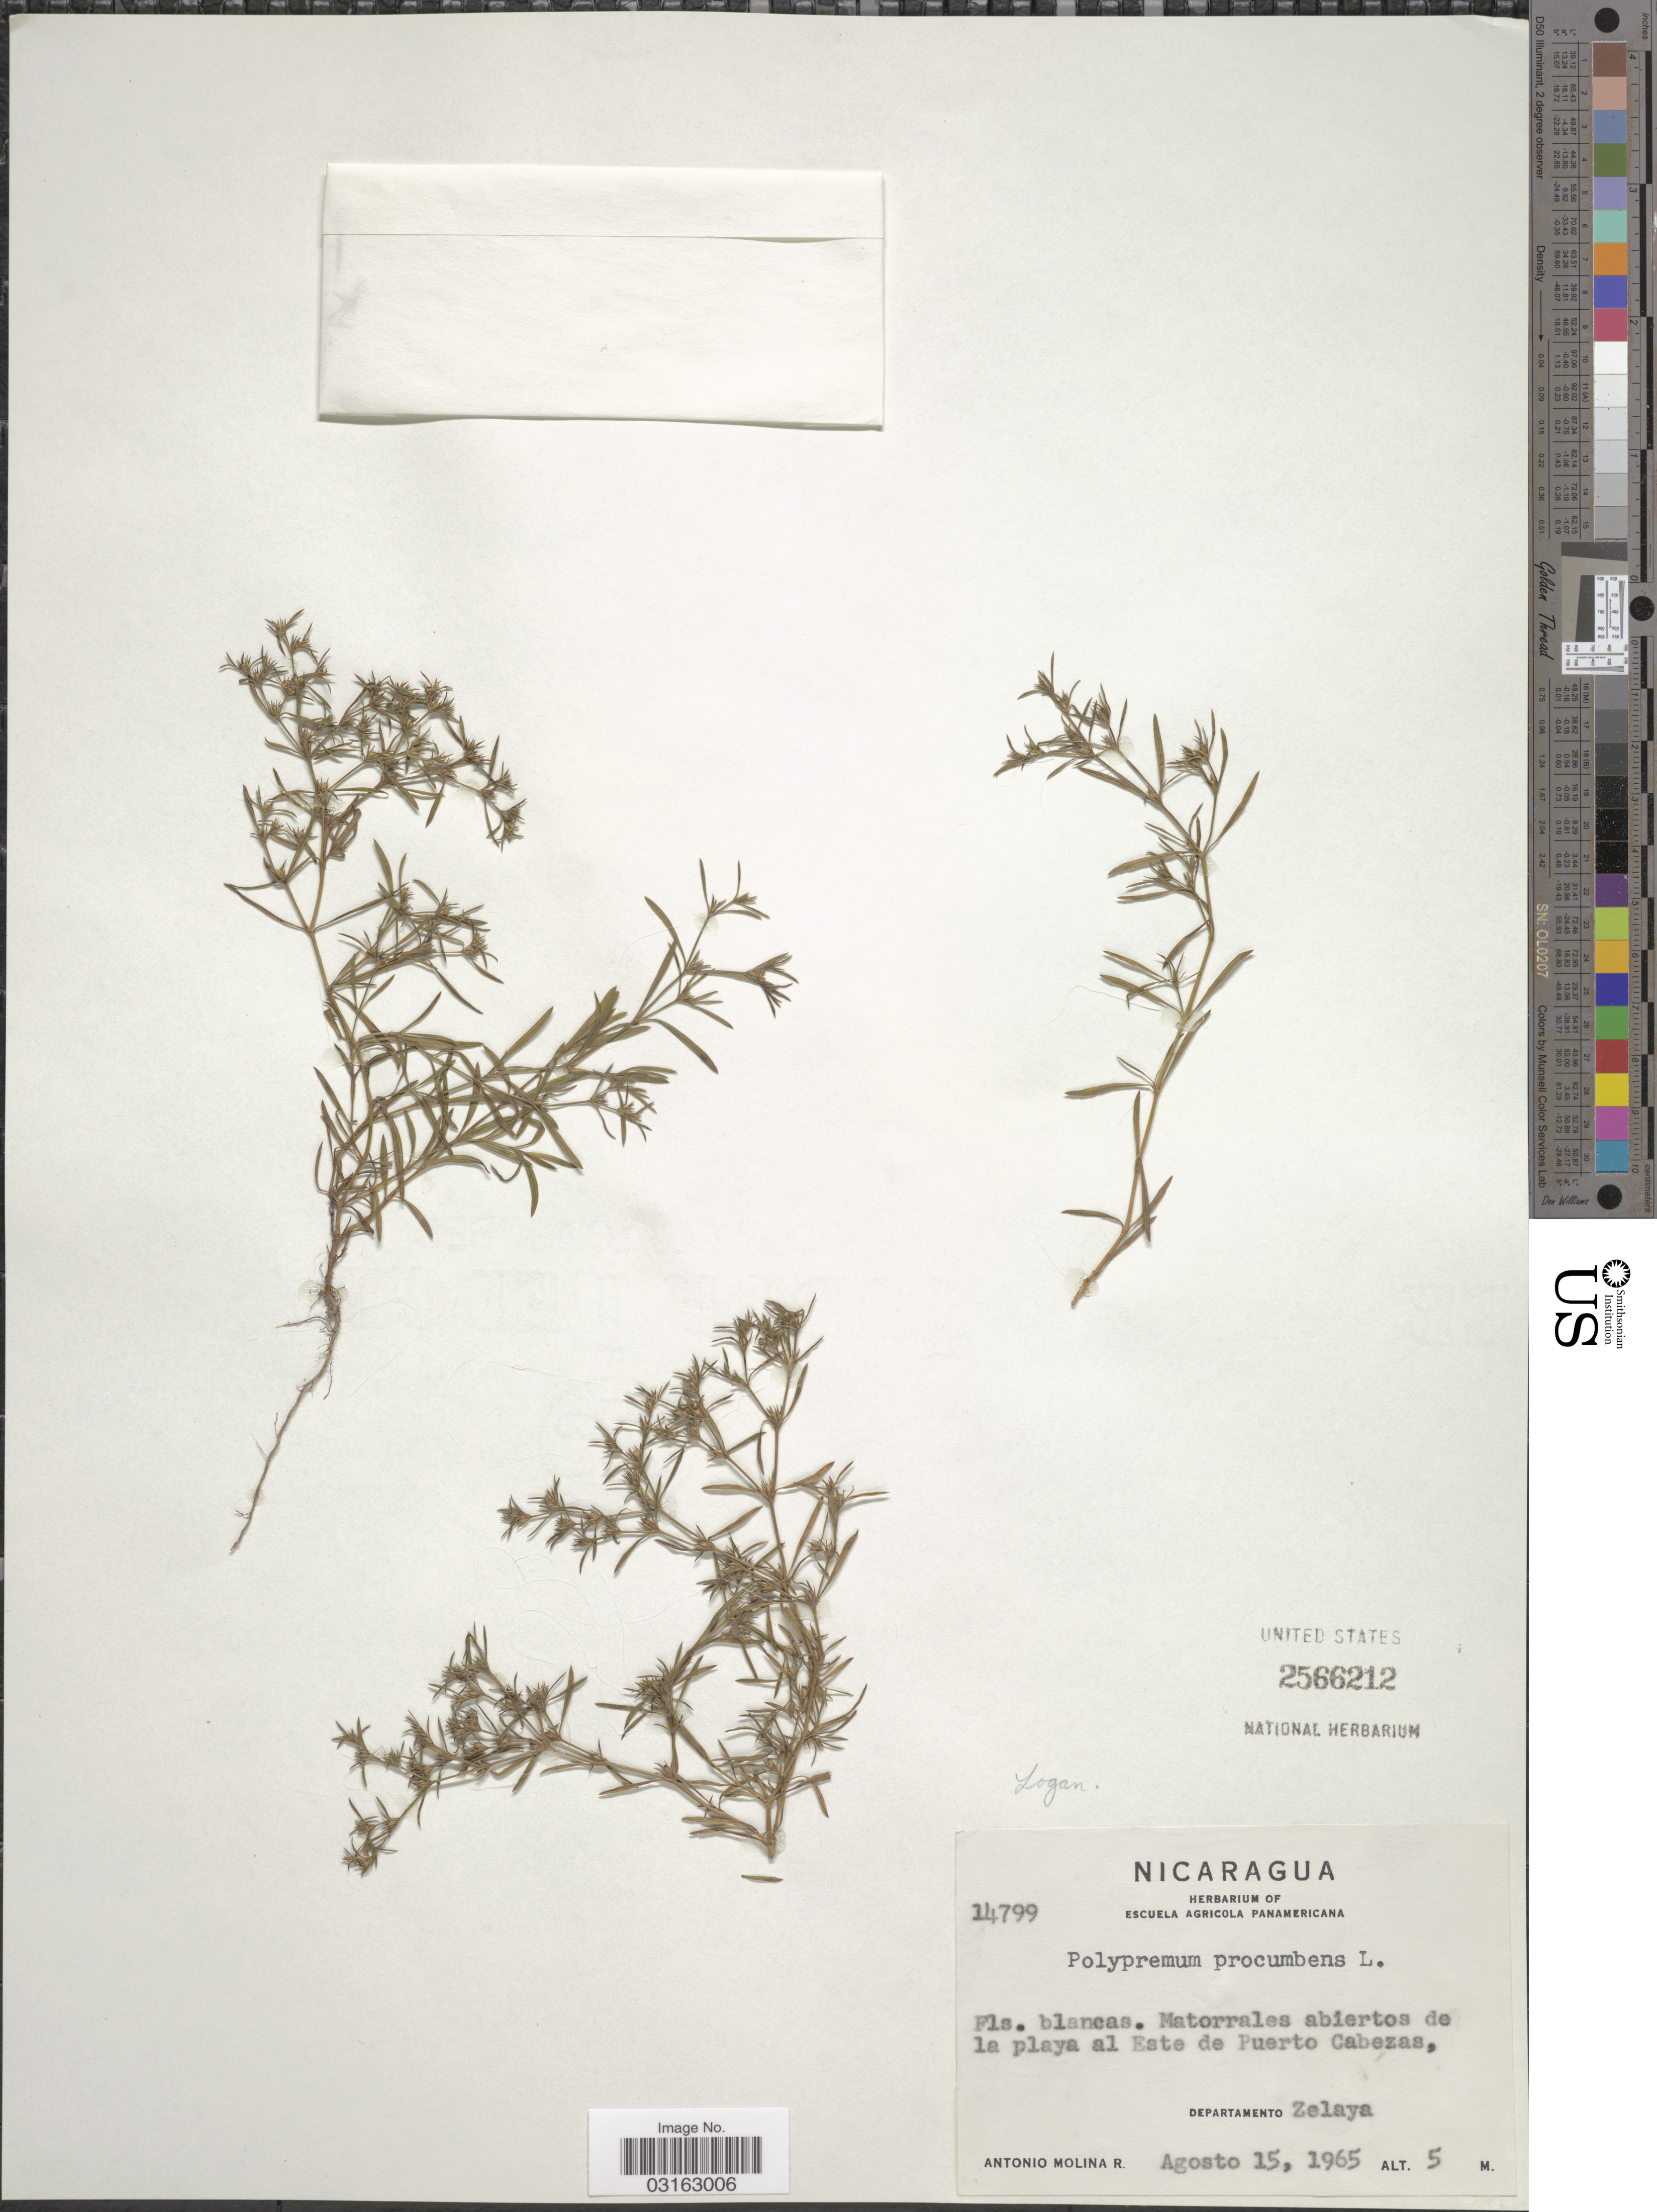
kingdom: Plantae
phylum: Tracheophyta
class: Magnoliopsida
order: Lamiales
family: Tetrachondraceae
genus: Polypremum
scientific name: Polypremum procumbens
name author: L.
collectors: A. Molina R.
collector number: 14799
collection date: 1965-08-15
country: Nicaragua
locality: Matorrales abiertos de la playa al Este de Puerto Cabezas, Departamento Zelaya.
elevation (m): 5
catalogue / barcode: US 2566212